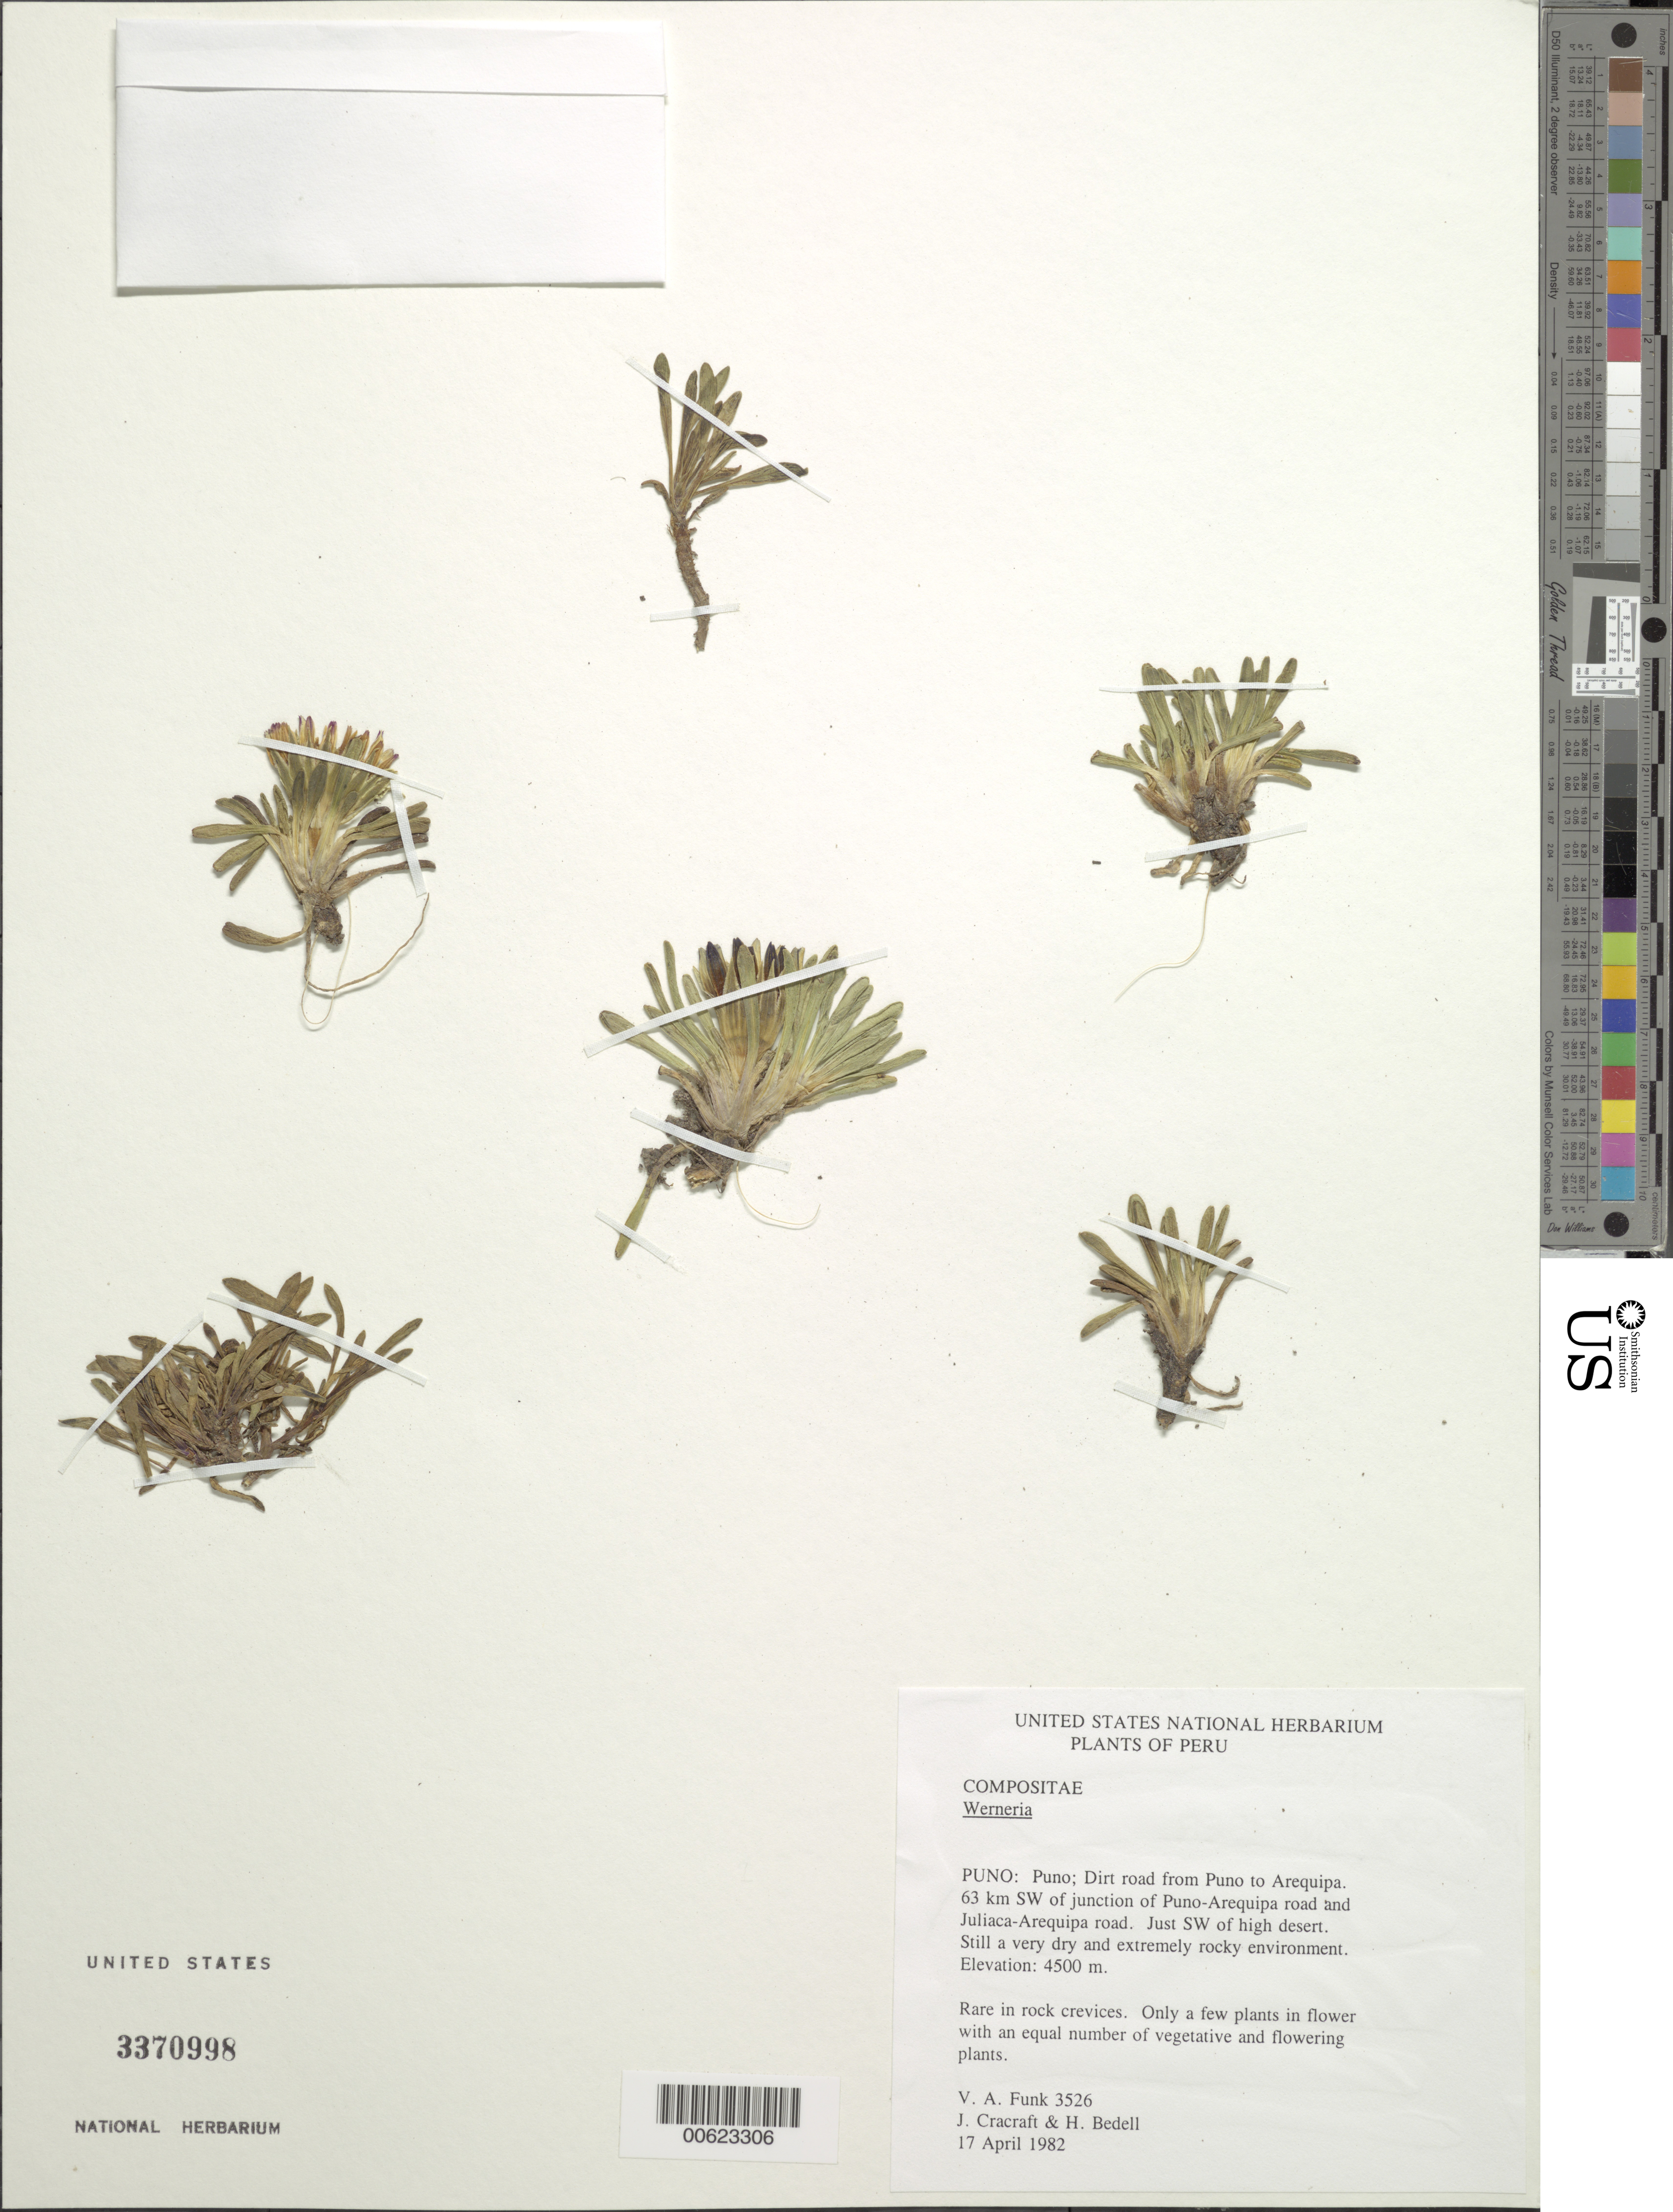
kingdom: Plantae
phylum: Tracheophyta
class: Magnoliopsida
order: Asterales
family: Asteraceae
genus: Werneria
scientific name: Werneria orbignyana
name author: Wedd.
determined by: Calvo, Joel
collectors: V. Funk & J. L. Cracraft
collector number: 3526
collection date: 1982-04-17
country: Peru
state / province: Puno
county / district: Puno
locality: Puno to Arequipa. 63 km SW of junction of Puno-Arequipa road and Juliaca-Arequipa road. Just SW of high desert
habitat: In rock crevices. Still a very dry and extremely rocky environment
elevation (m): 4500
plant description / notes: Only a few plants in flower with an equal number of vegetative and flowerin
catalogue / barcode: US 3370998